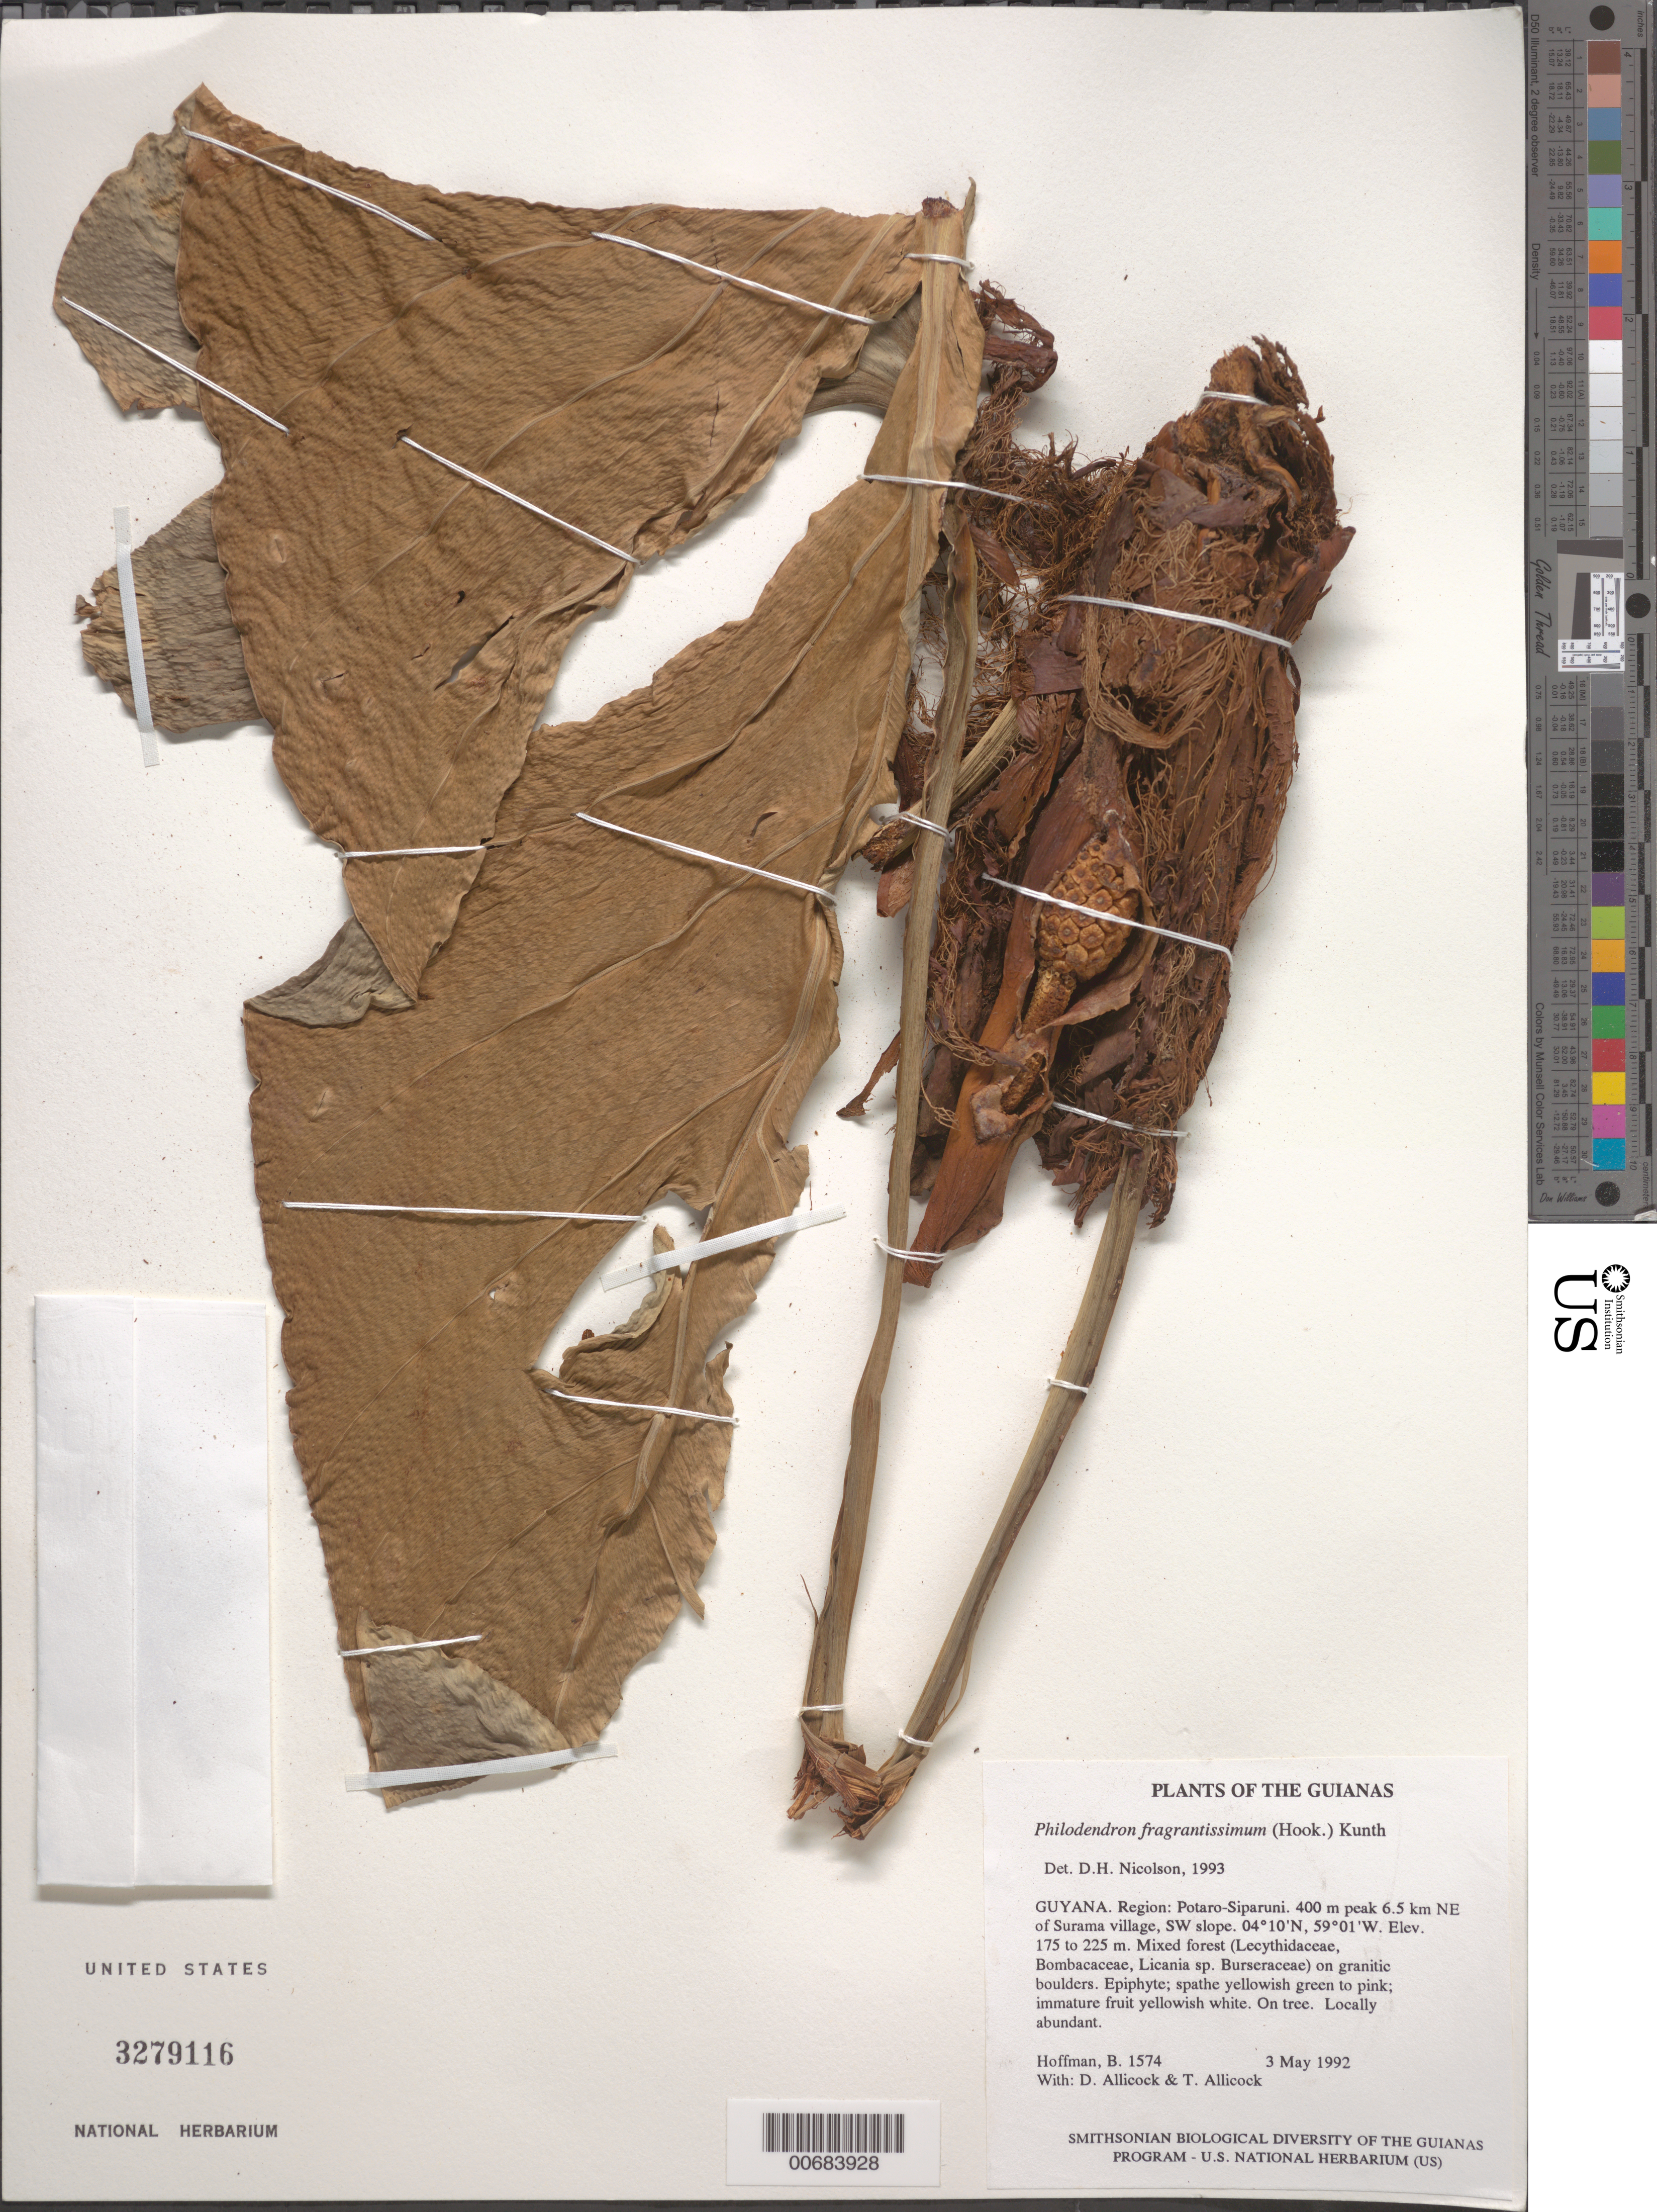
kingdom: Plantae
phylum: Tracheophyta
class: Liliopsida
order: Alismatales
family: Araceae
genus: Philodendron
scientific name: Philodendron fragrantissimum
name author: (G. Don) Kunth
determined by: Nicolson, Dan H.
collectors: B. Hoffman, D. Allicock & T. Allicock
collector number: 1574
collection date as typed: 3 May 1992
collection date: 1992-05-03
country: Guyana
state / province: Potaro-Siparuni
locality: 400 m peak 6.5 km NE of Surama village, SW slope. Iwokrama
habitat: Mixed forest (Lecythidaceae, Bombacaceae, Licania sp. Burseraceae) on granitic boulders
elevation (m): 175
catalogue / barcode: US 3279116